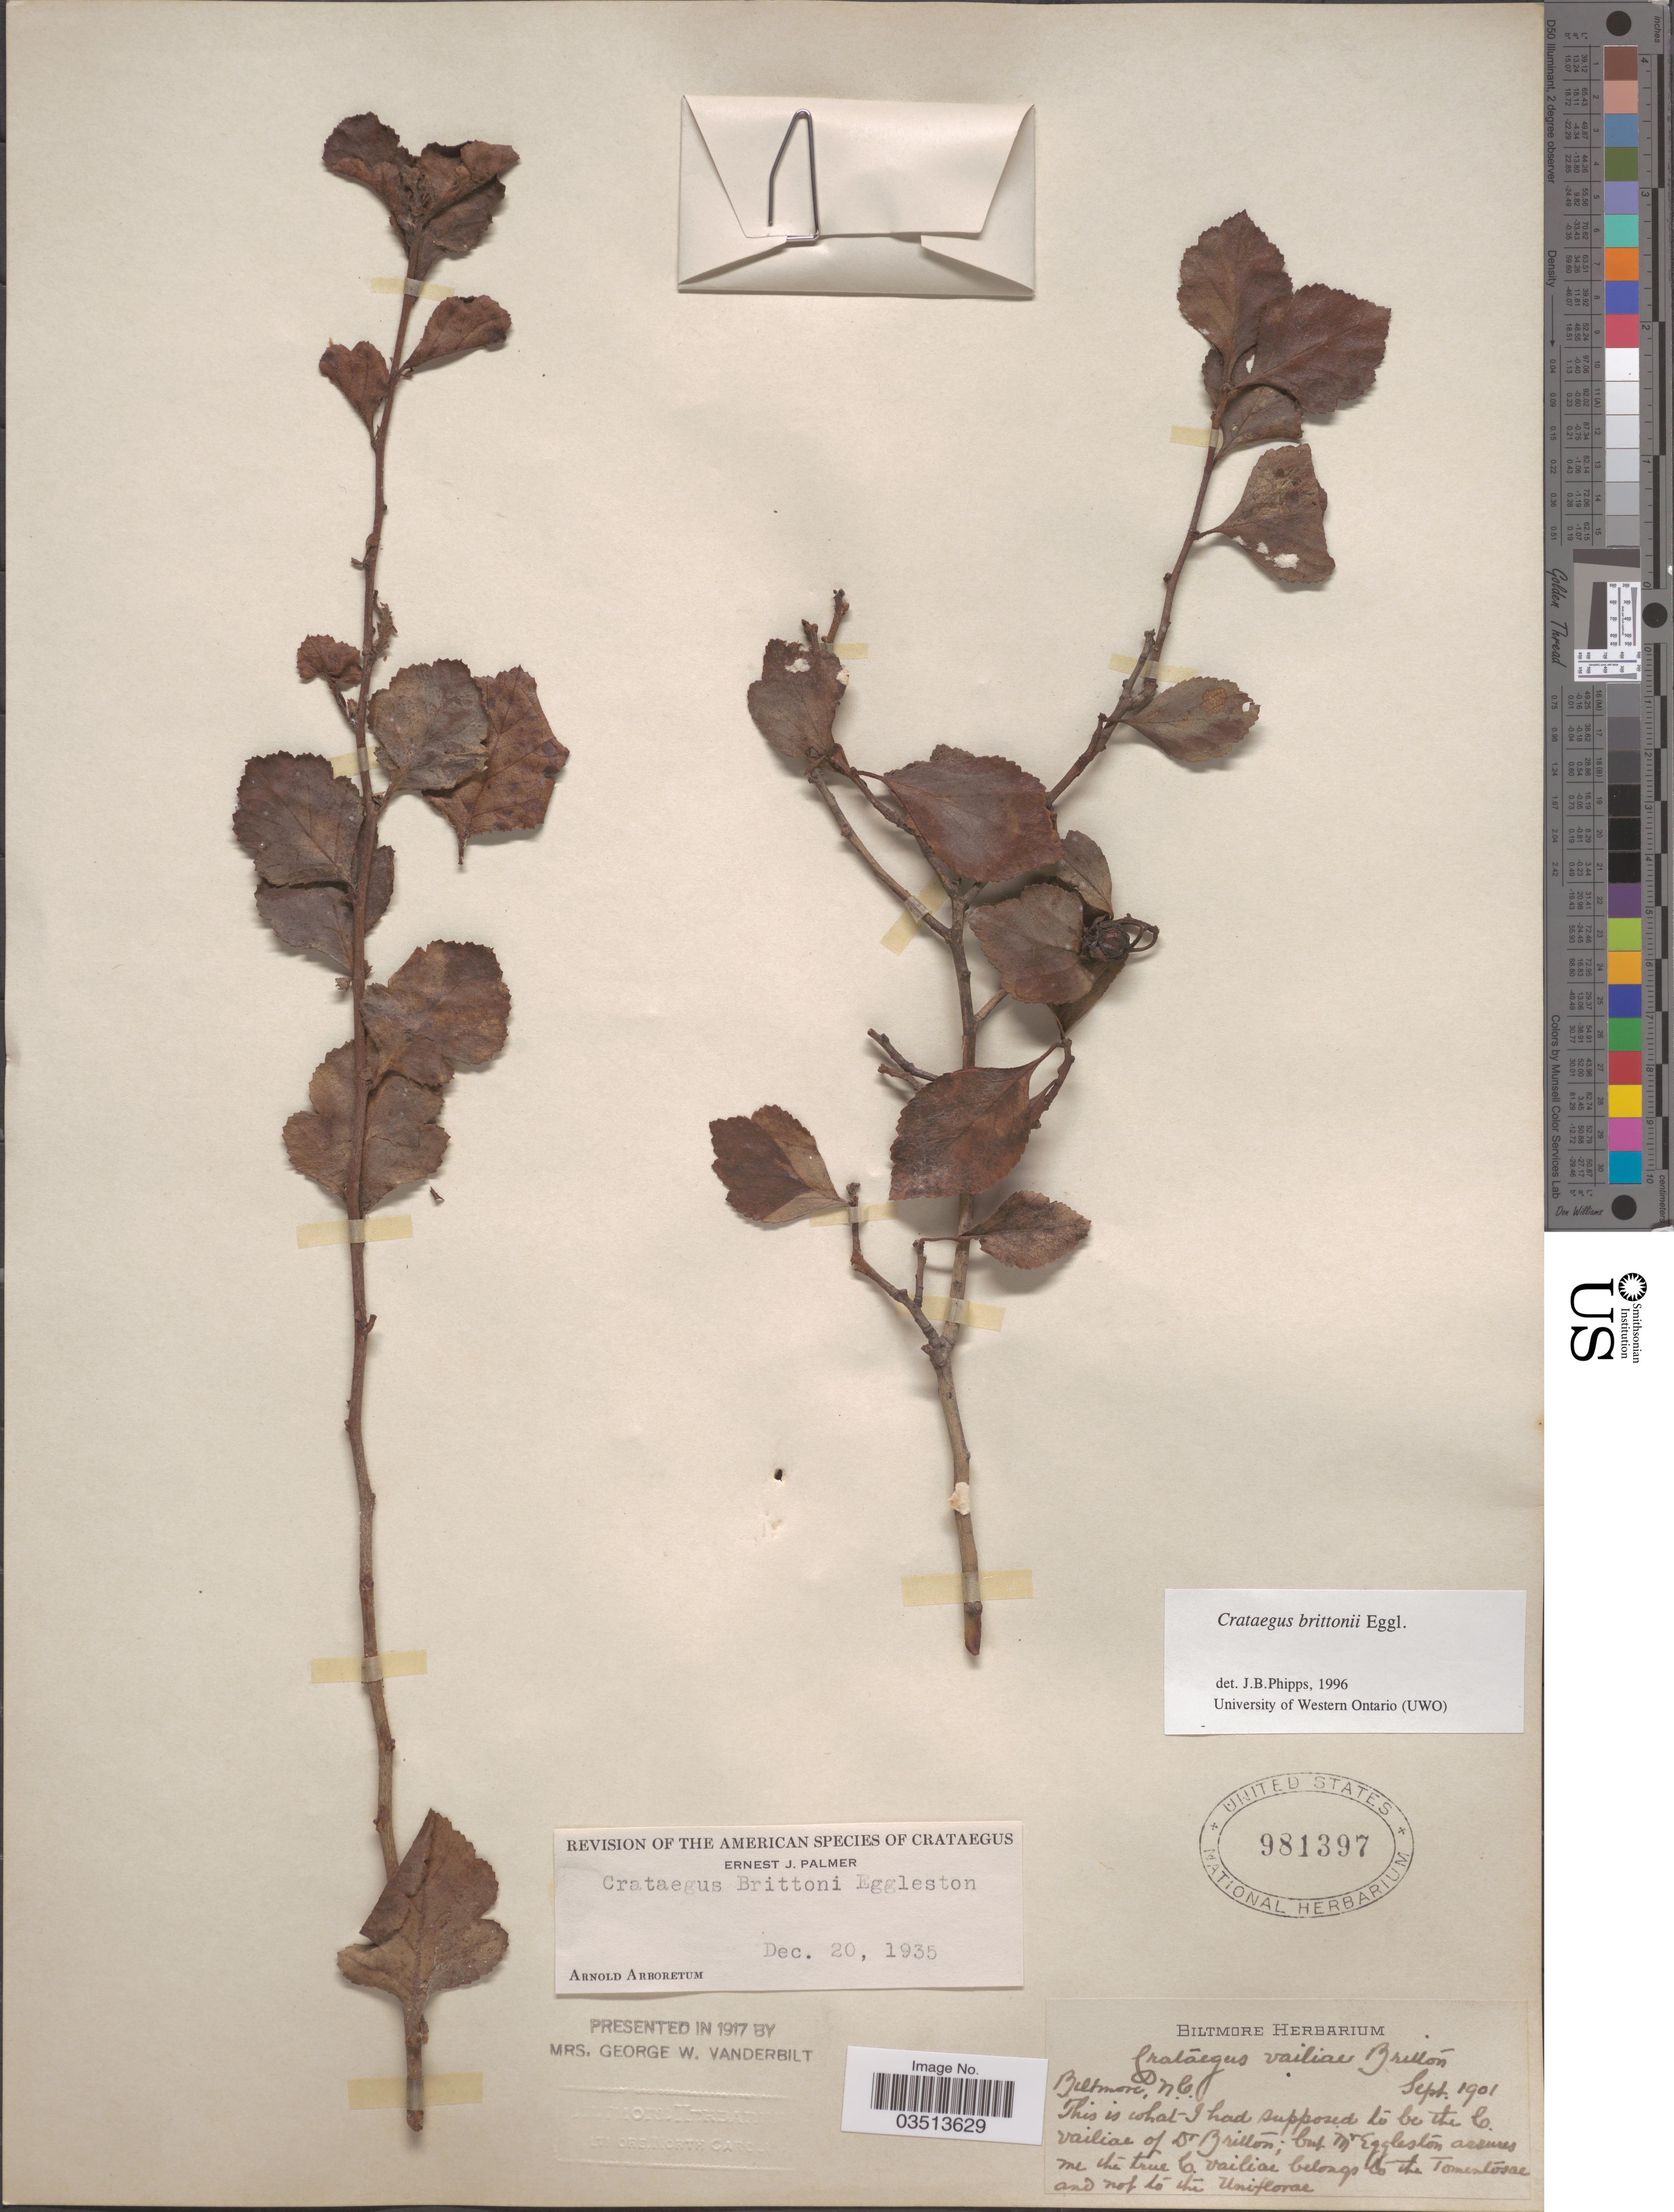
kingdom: Plantae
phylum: Tracheophyta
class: Magnoliopsida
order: Rosales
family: Rosaceae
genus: Crataegus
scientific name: Crataegus brittonii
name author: Eggl.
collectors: ex herb. Biltmore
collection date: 1901-09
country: United States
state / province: North Carolina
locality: Biltmore.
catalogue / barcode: US 981397